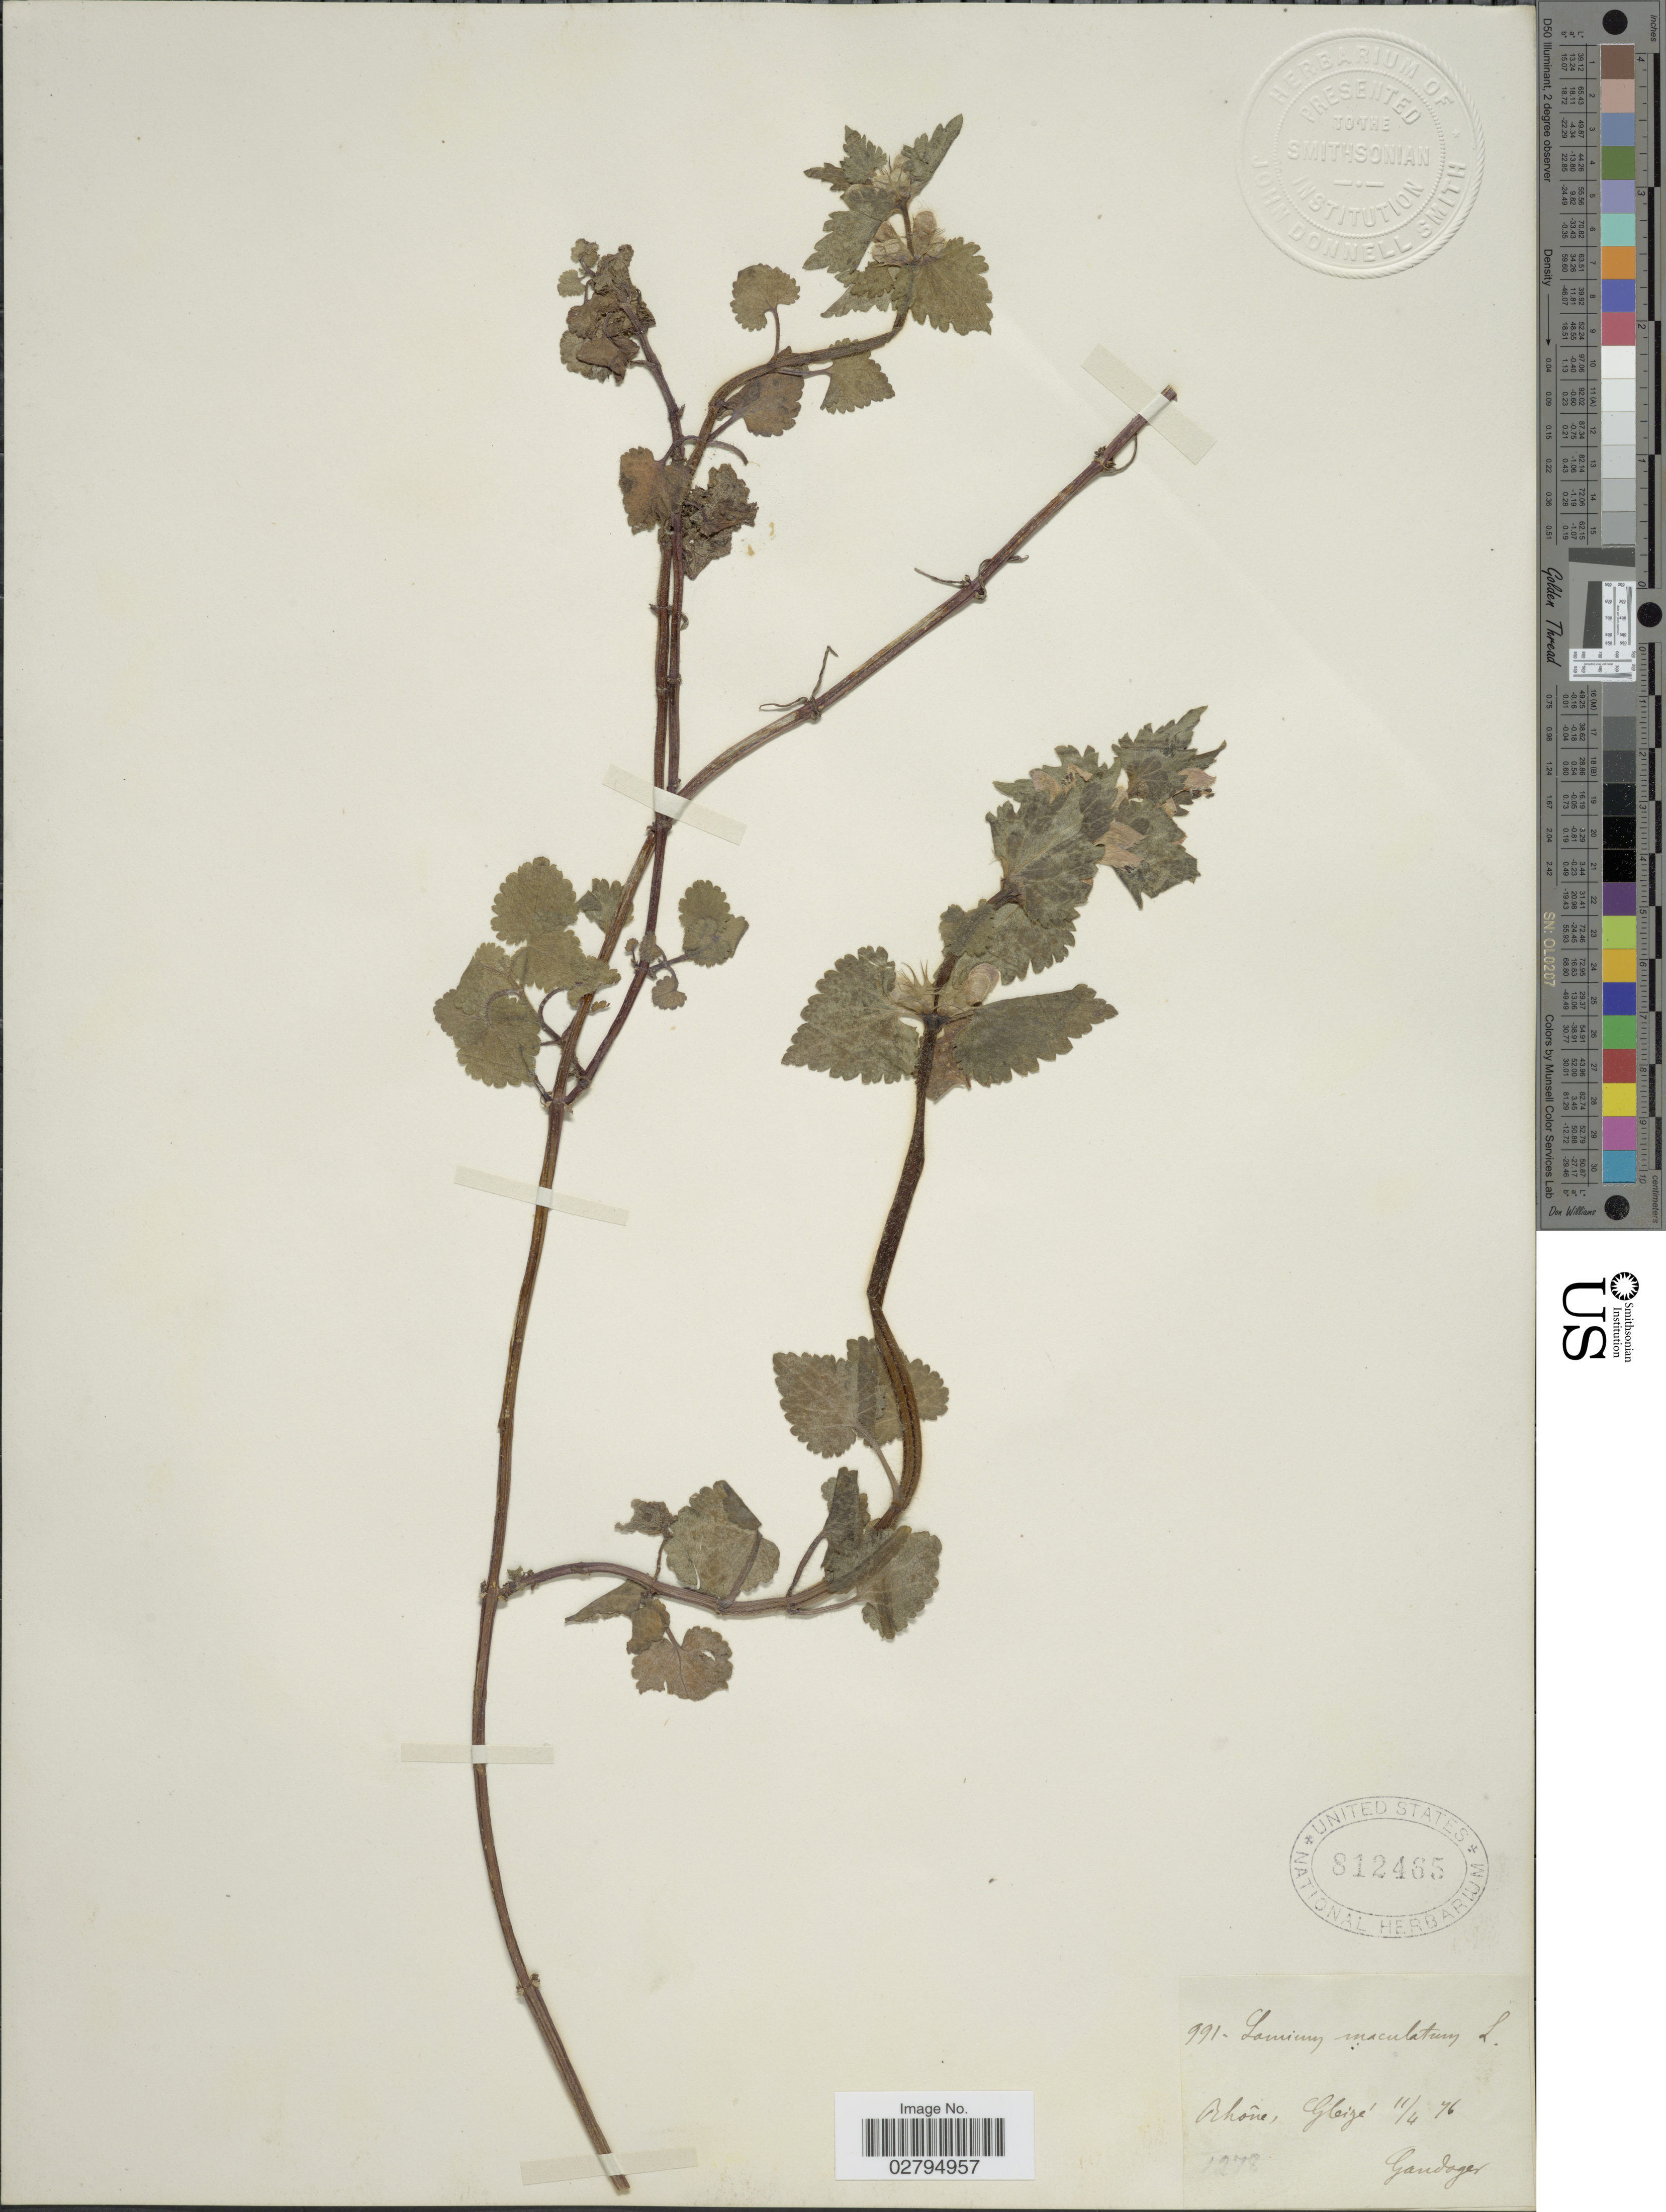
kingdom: Plantae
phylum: Tracheophyta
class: Magnoliopsida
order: Lamiales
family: Lamiaceae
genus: Lamium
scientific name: Lamium maculatum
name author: (L.) L.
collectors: Gandoger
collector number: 1278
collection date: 1876-04-11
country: France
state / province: Auvergne-Rhône-Alpes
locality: Rhône, Gleizé.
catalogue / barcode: US 812465